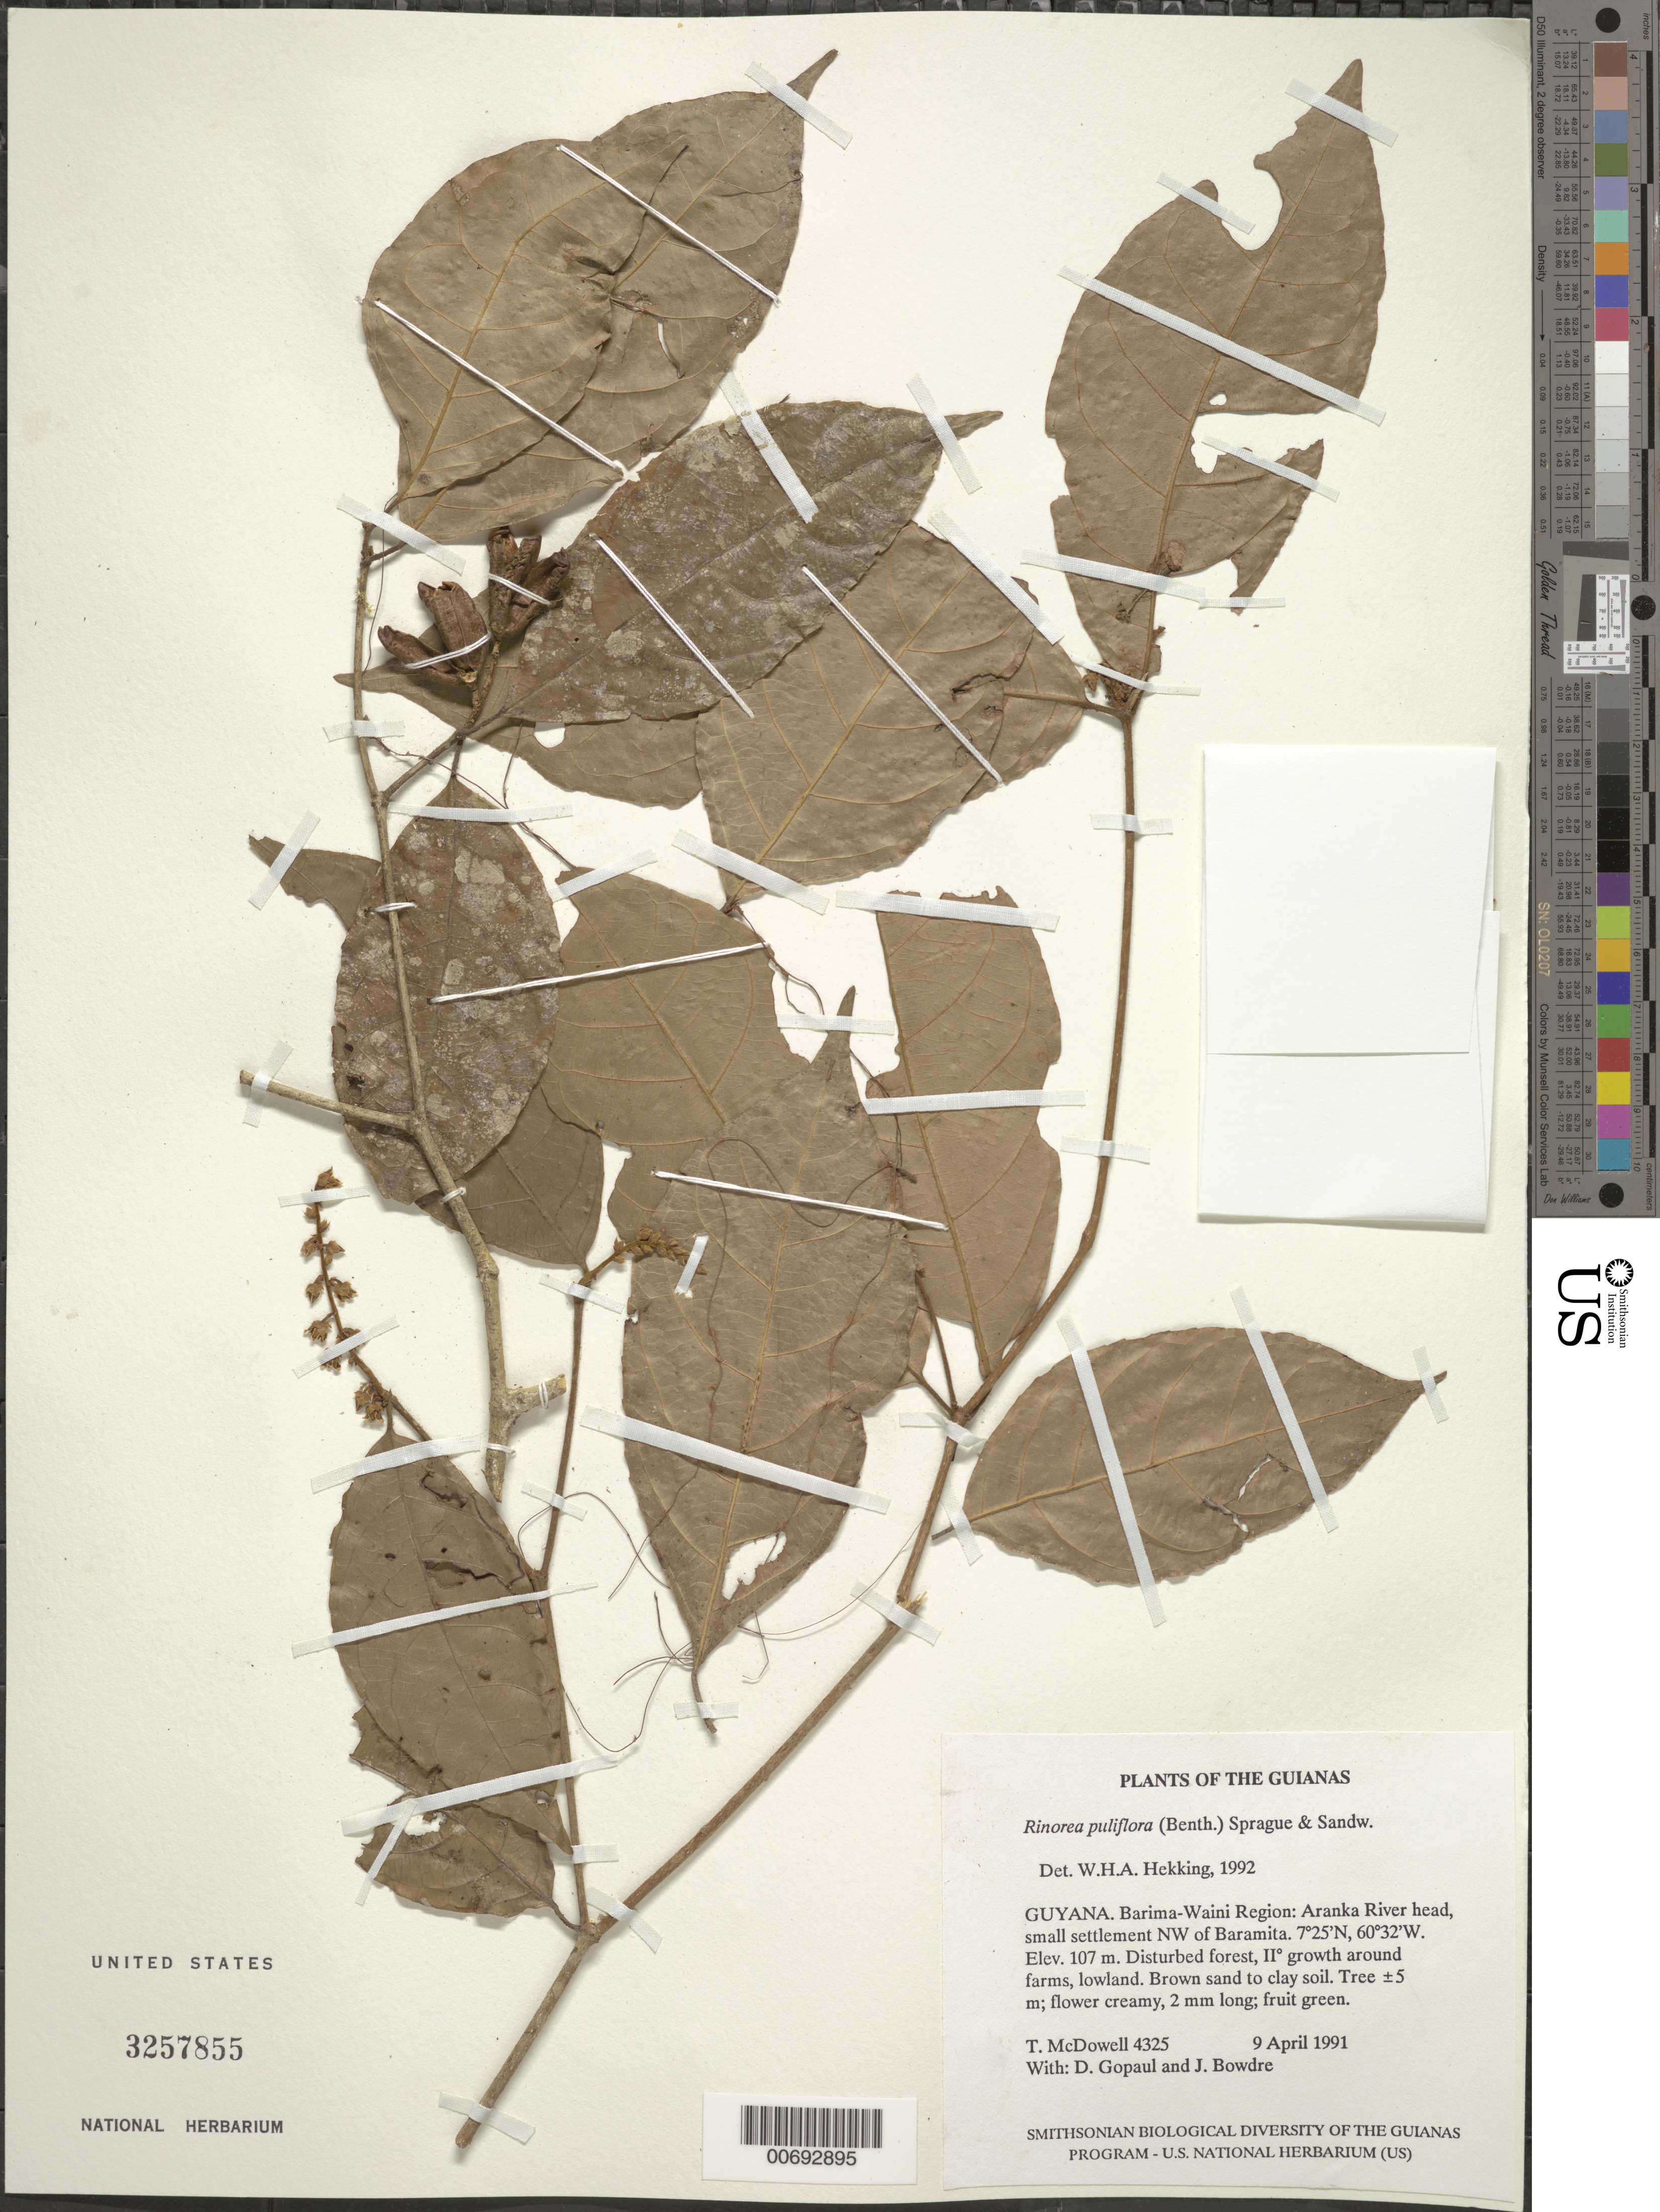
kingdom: Plantae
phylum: Tracheophyta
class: Magnoliopsida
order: Malpighiales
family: Violaceae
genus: Rinorea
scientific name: Rinorea pubiflora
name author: (Benth.) Sprague & Sandwith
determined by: Hekking, W. H. A.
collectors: T. McDowell, D. Gopaul & J. Bowdre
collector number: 4325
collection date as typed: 9 April 1991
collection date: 1991-04-09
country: Guyana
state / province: Barima-Waini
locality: Aranka River head, small settlement NW of Baramita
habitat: Disturbed forest, secondary growth around farms, lowland. Brown sand to clay soil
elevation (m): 107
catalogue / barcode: US 3257855